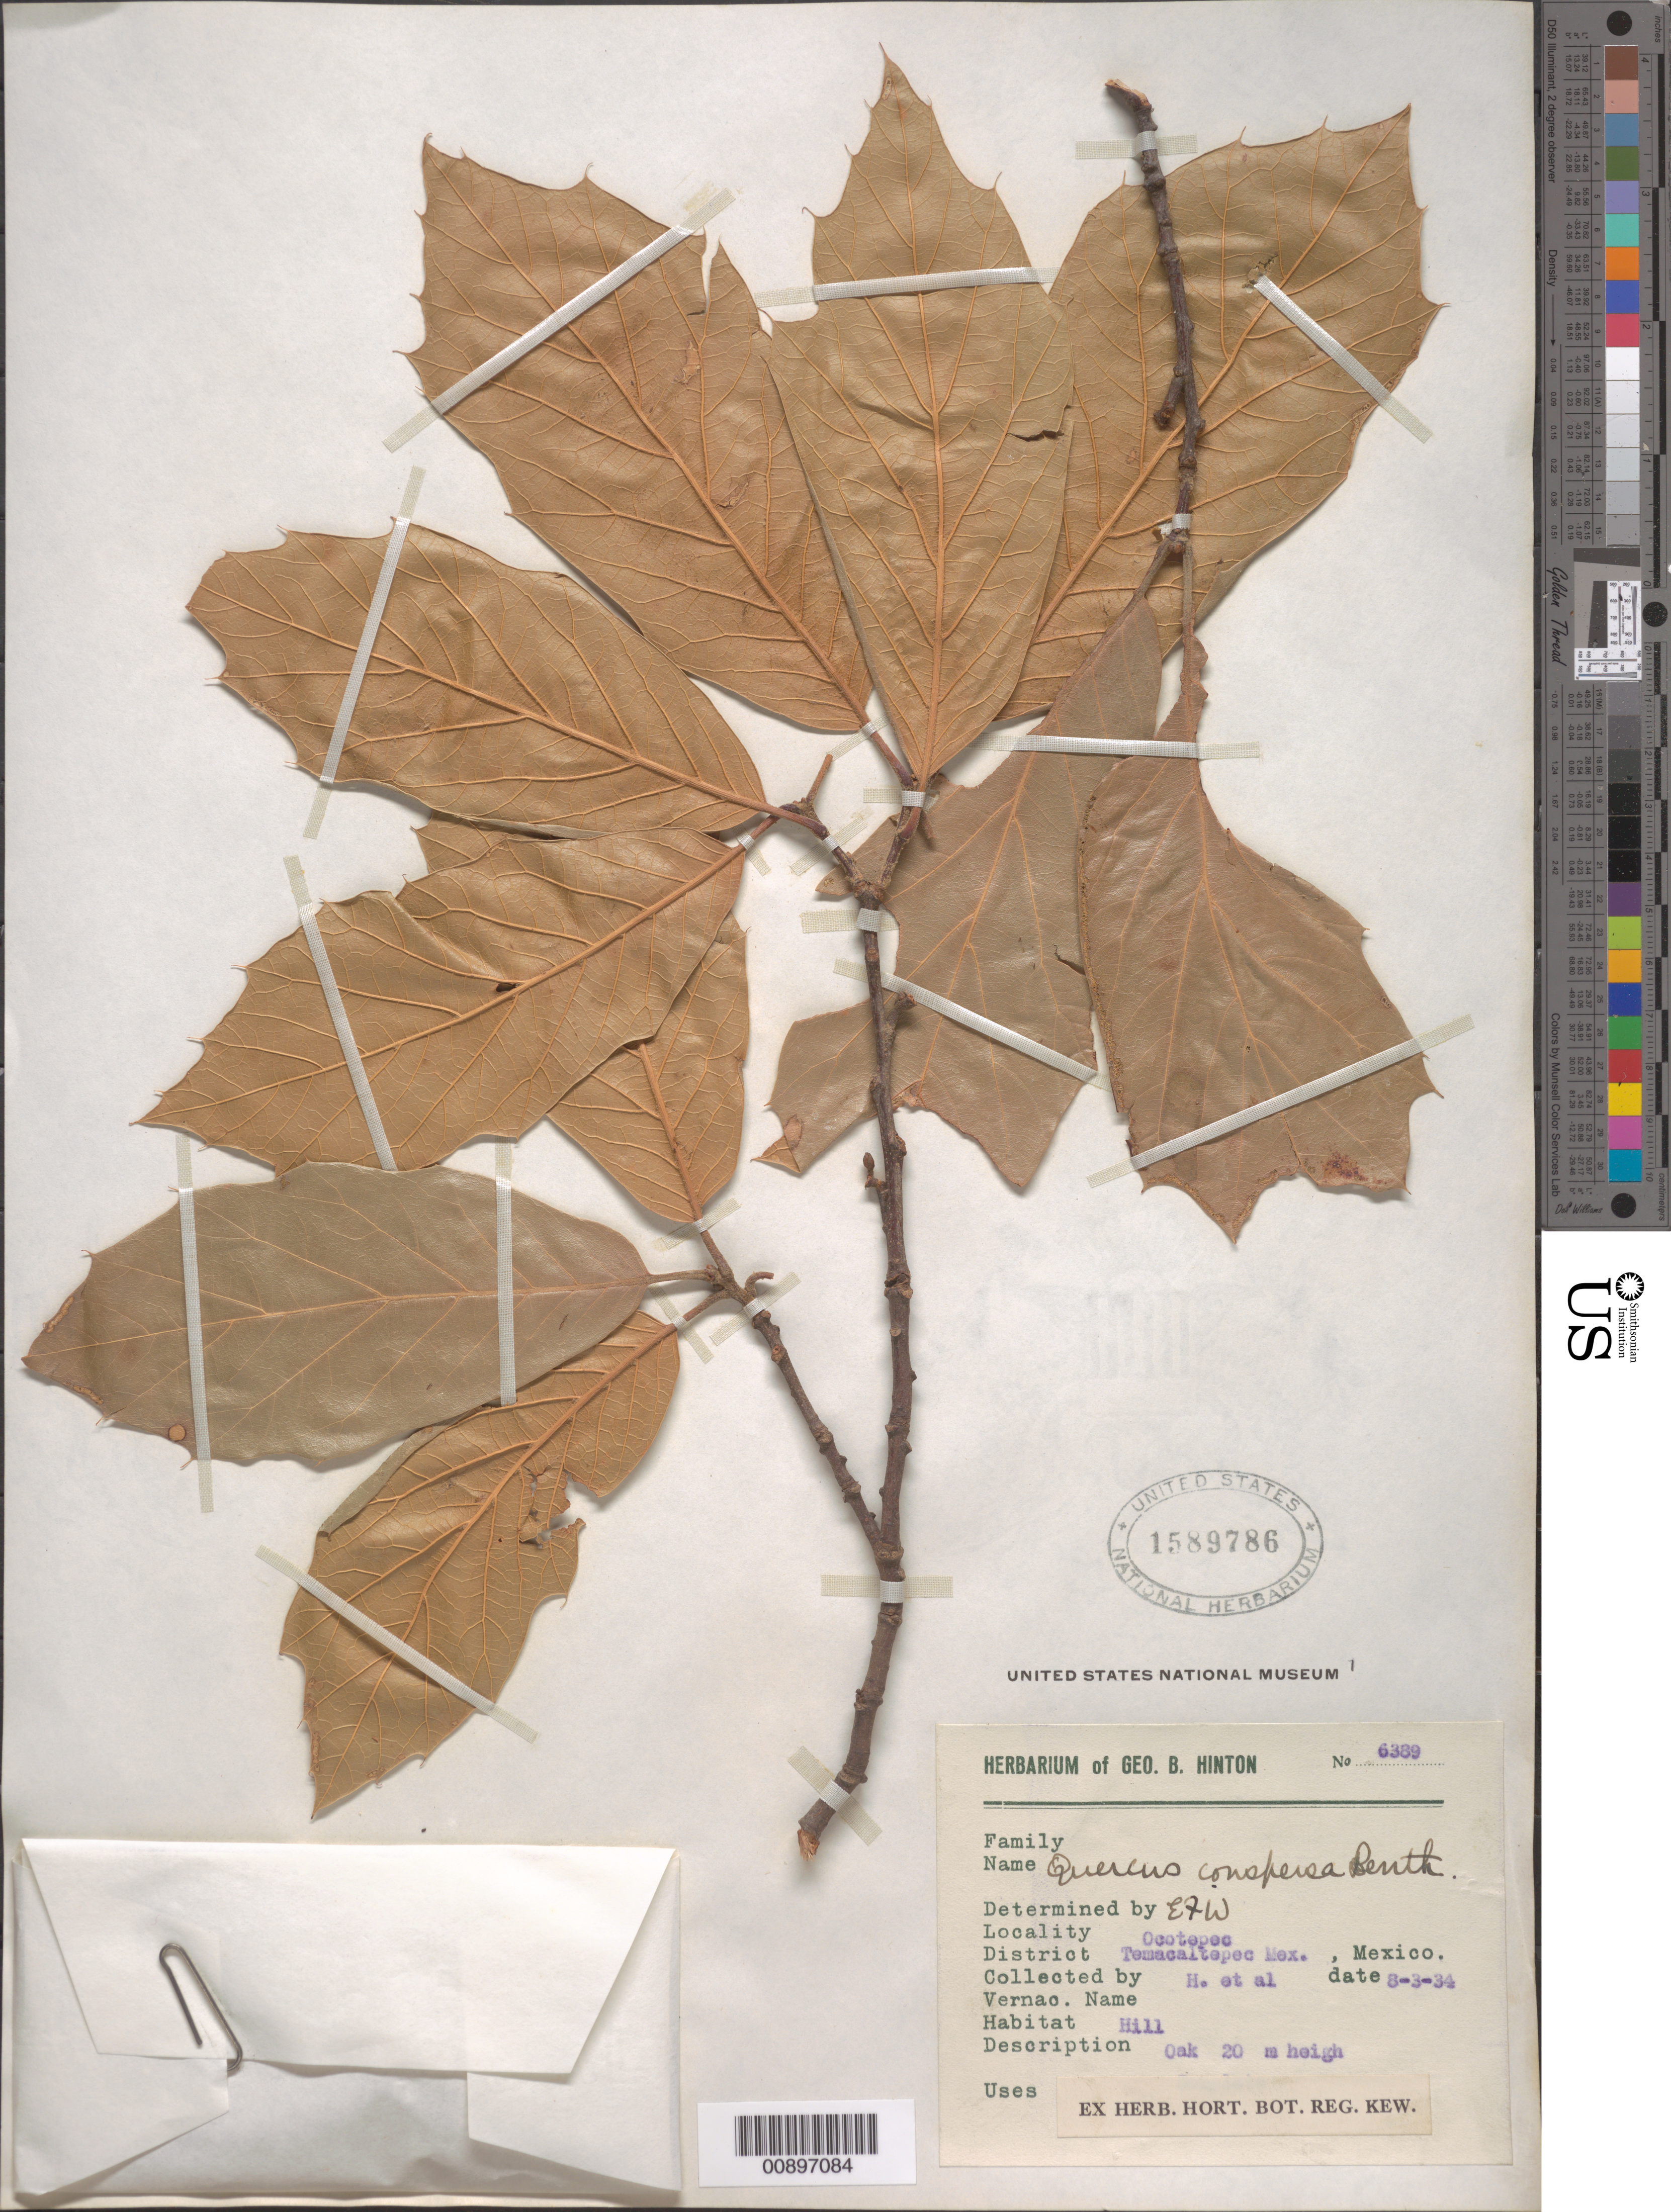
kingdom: Plantae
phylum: Tracheophyta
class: Magnoliopsida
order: Fagales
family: Fagaceae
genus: Quercus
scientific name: Quercus conspersa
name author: Benth.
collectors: G. B. Hinton & et al.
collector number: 6389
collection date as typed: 03 Aug 1934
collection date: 1934-08-03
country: Mexico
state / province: México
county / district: Temascaltepec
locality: Ocotepec, District Temascaltepec, México.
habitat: Hill.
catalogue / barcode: US 1589786